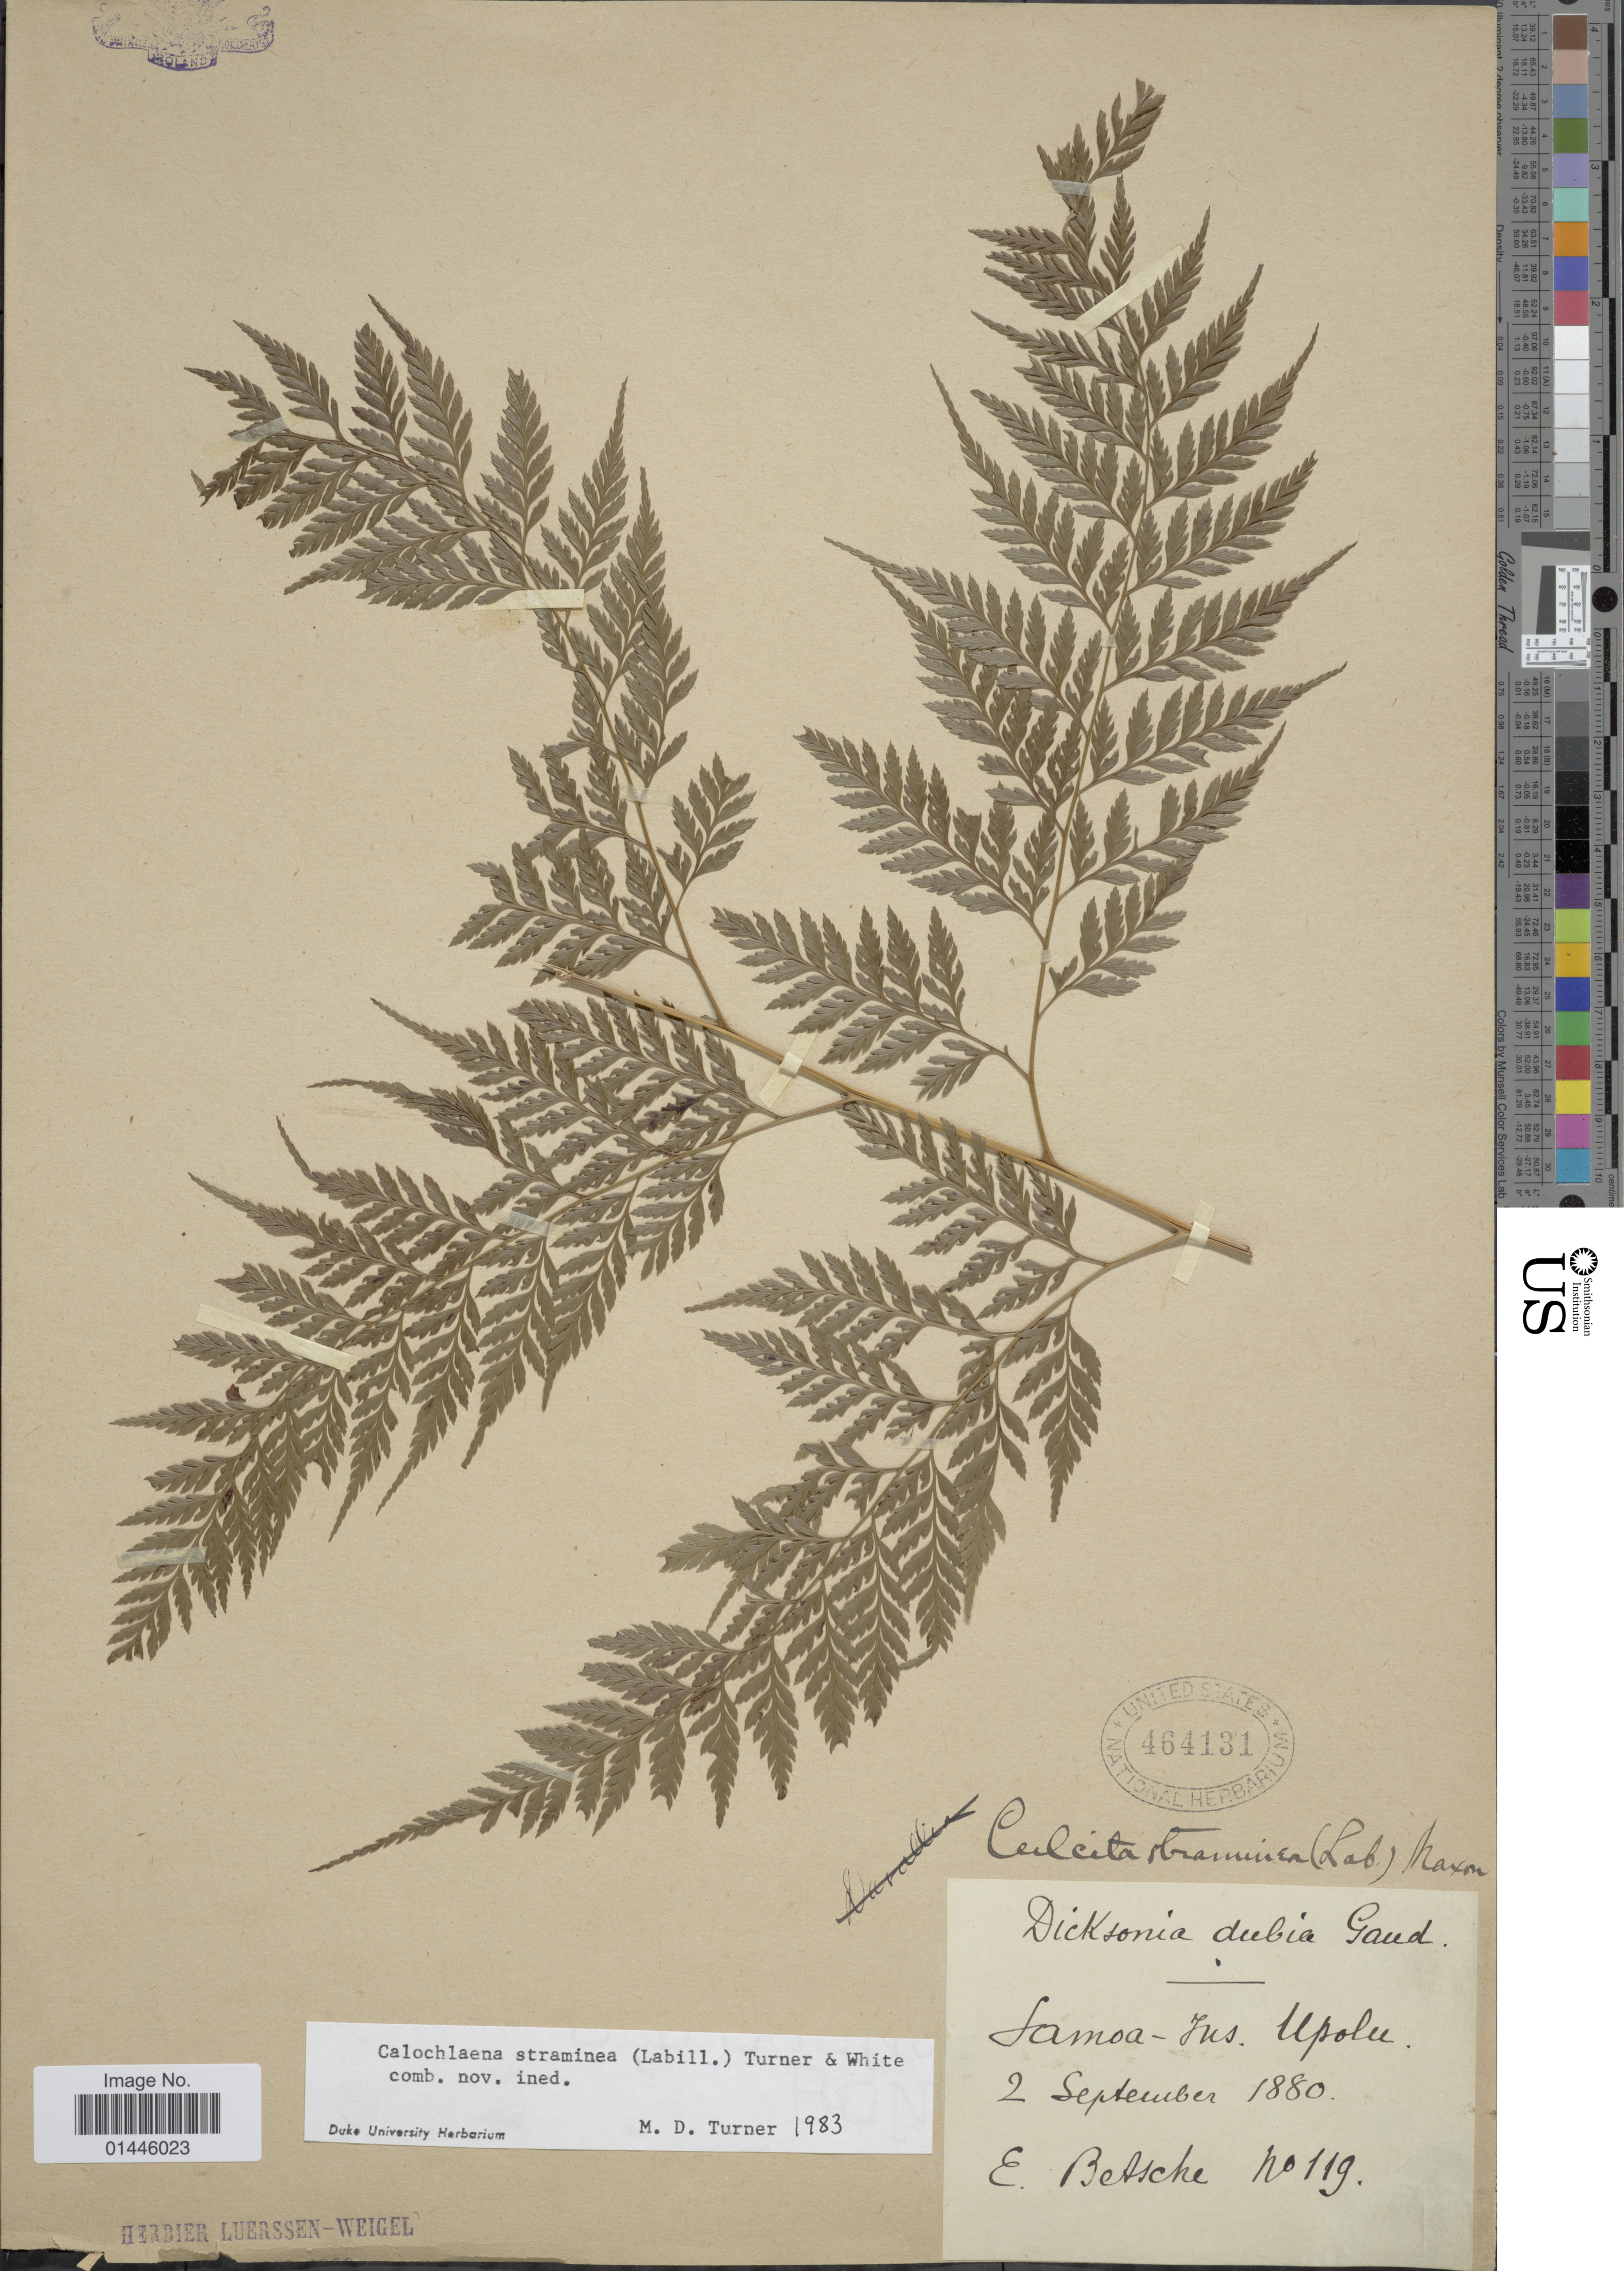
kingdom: Plantae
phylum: Tracheophyta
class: Polypodiopsida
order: Cyatheales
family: Dicksoniaceae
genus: Calochlaena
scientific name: Calochlaena straminea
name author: (Labill.) M.D. Turner & R.A. White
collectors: E. Betsche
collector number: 119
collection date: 1880-09-02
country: Samoa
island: Upolu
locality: Ins. Upolu.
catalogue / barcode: US 464131